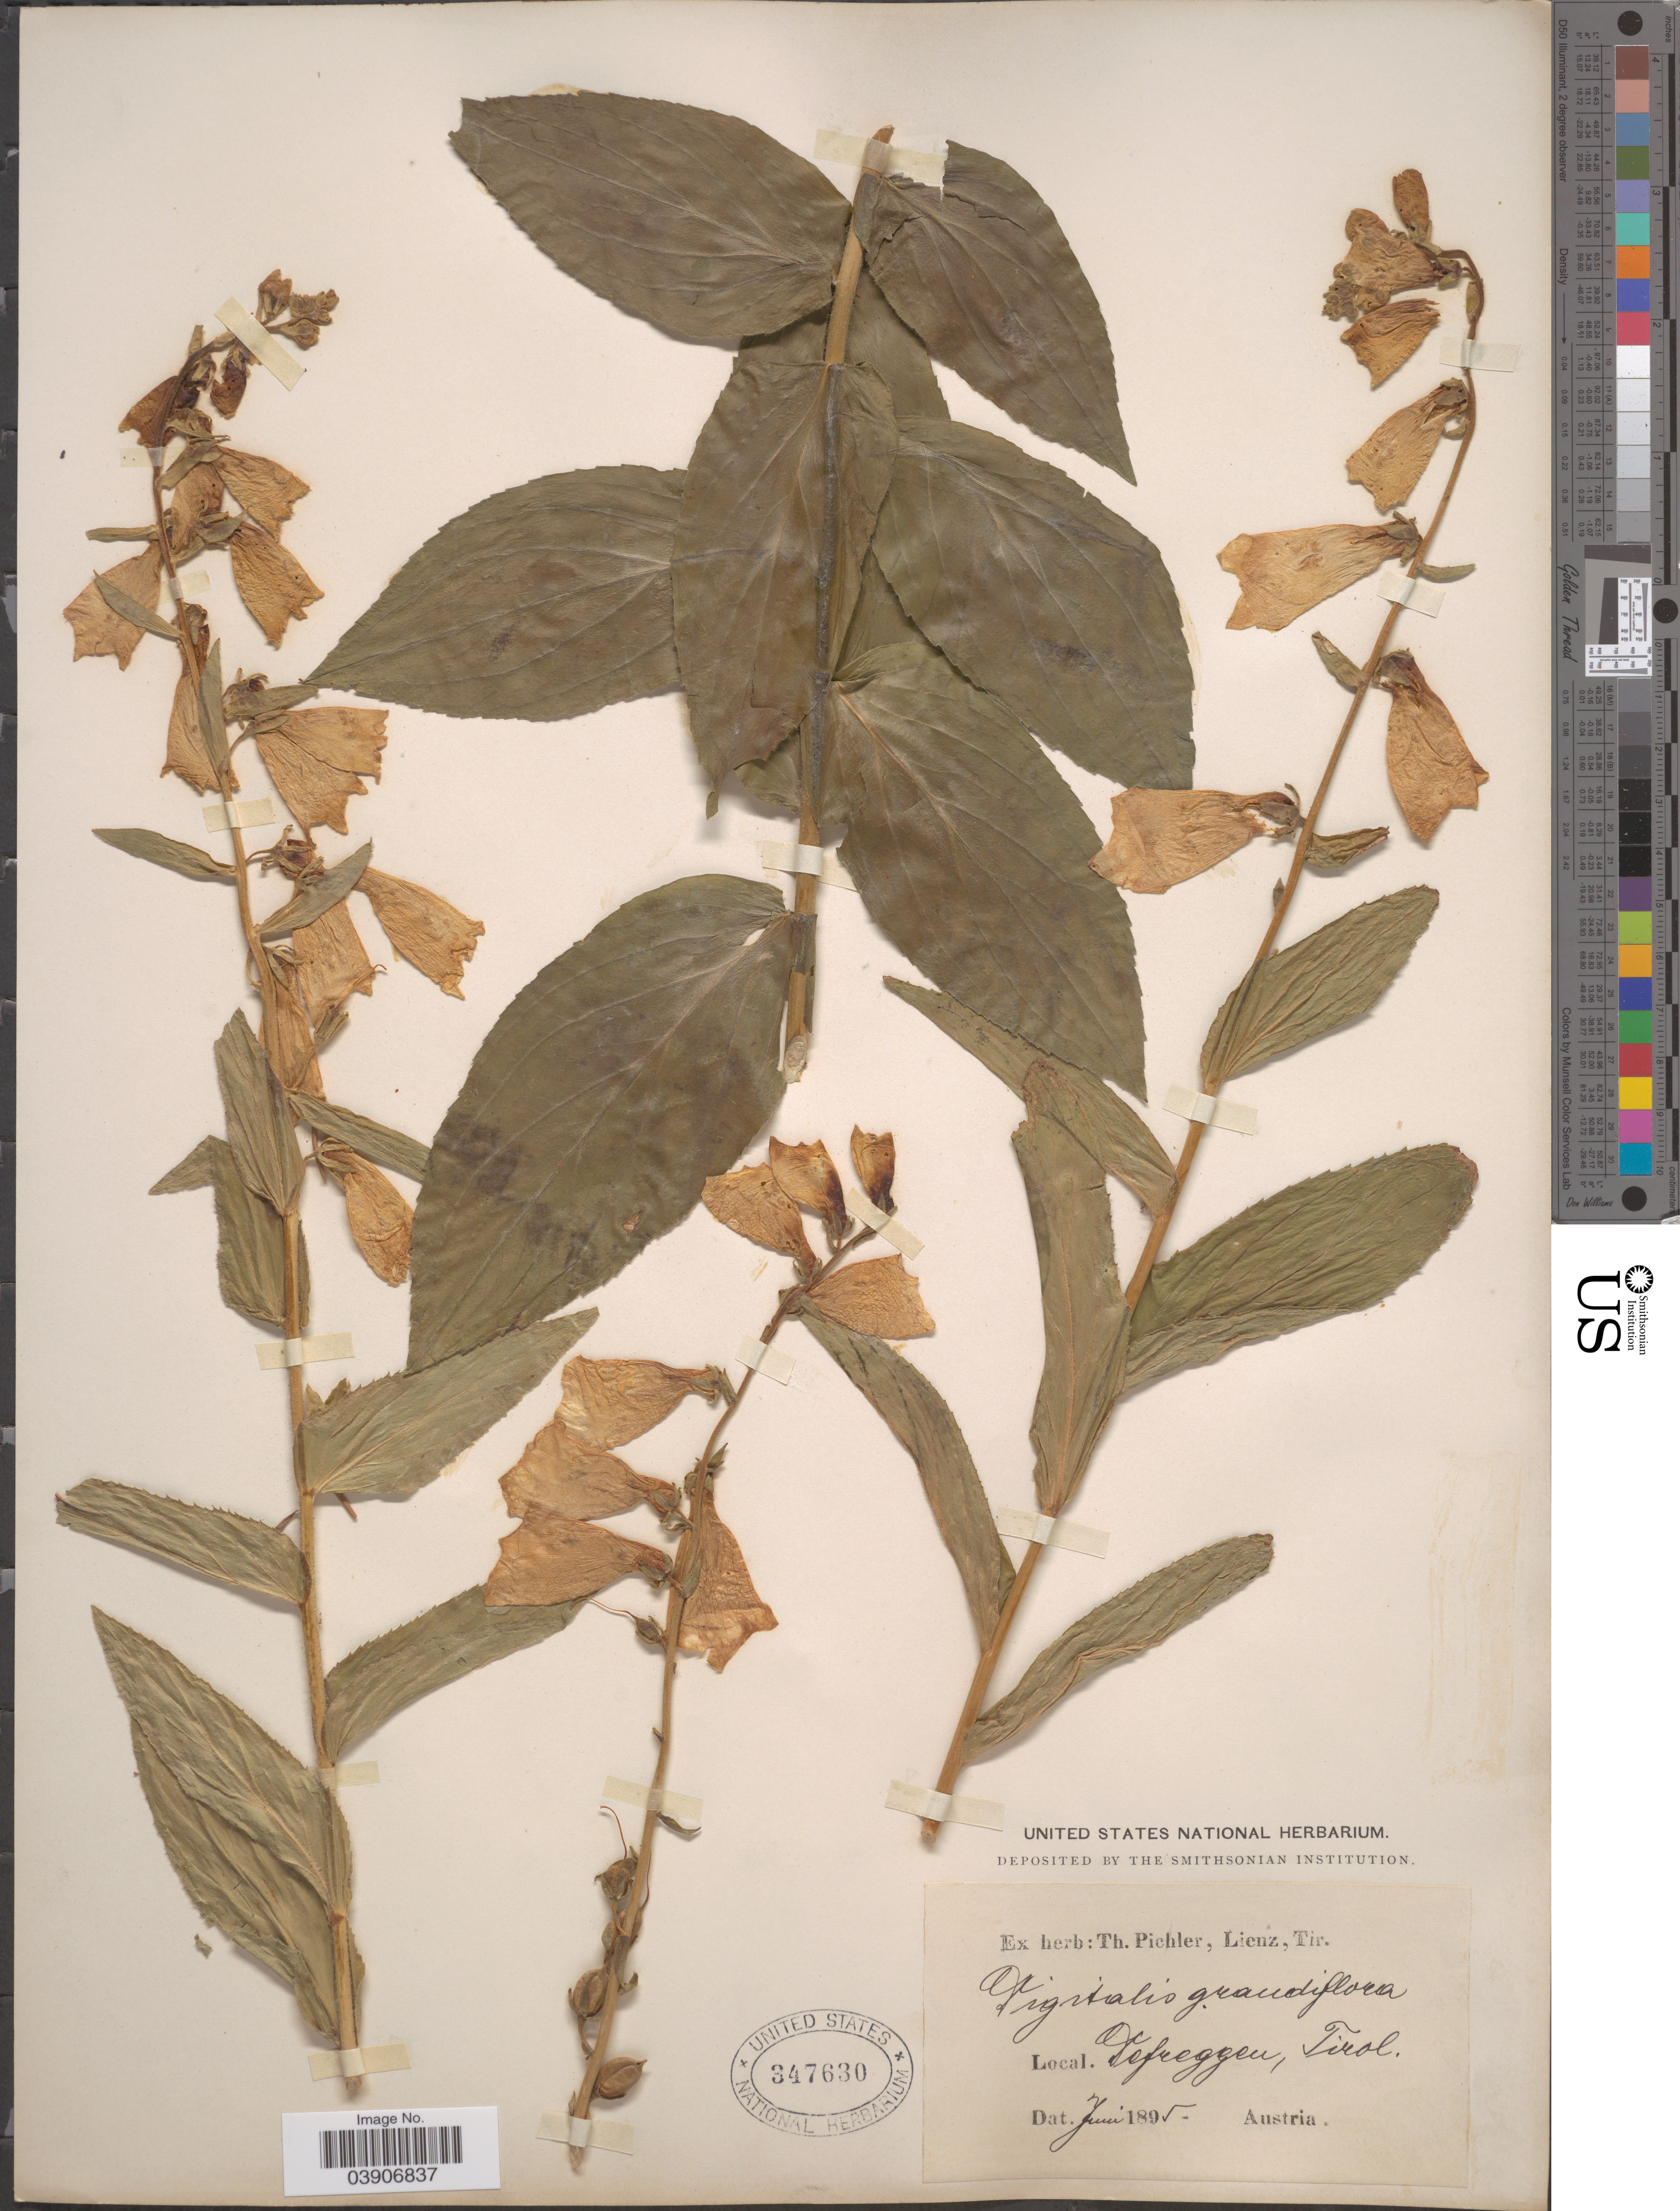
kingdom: Plantae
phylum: Tracheophyta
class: Magnoliopsida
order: Lamiales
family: Plantaginaceae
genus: Digitalis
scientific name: Digitalis grandiflora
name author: Mill.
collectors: ex herb. T. Pichler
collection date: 1895-06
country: Austria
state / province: Tirol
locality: Defreggen.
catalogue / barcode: US 347630